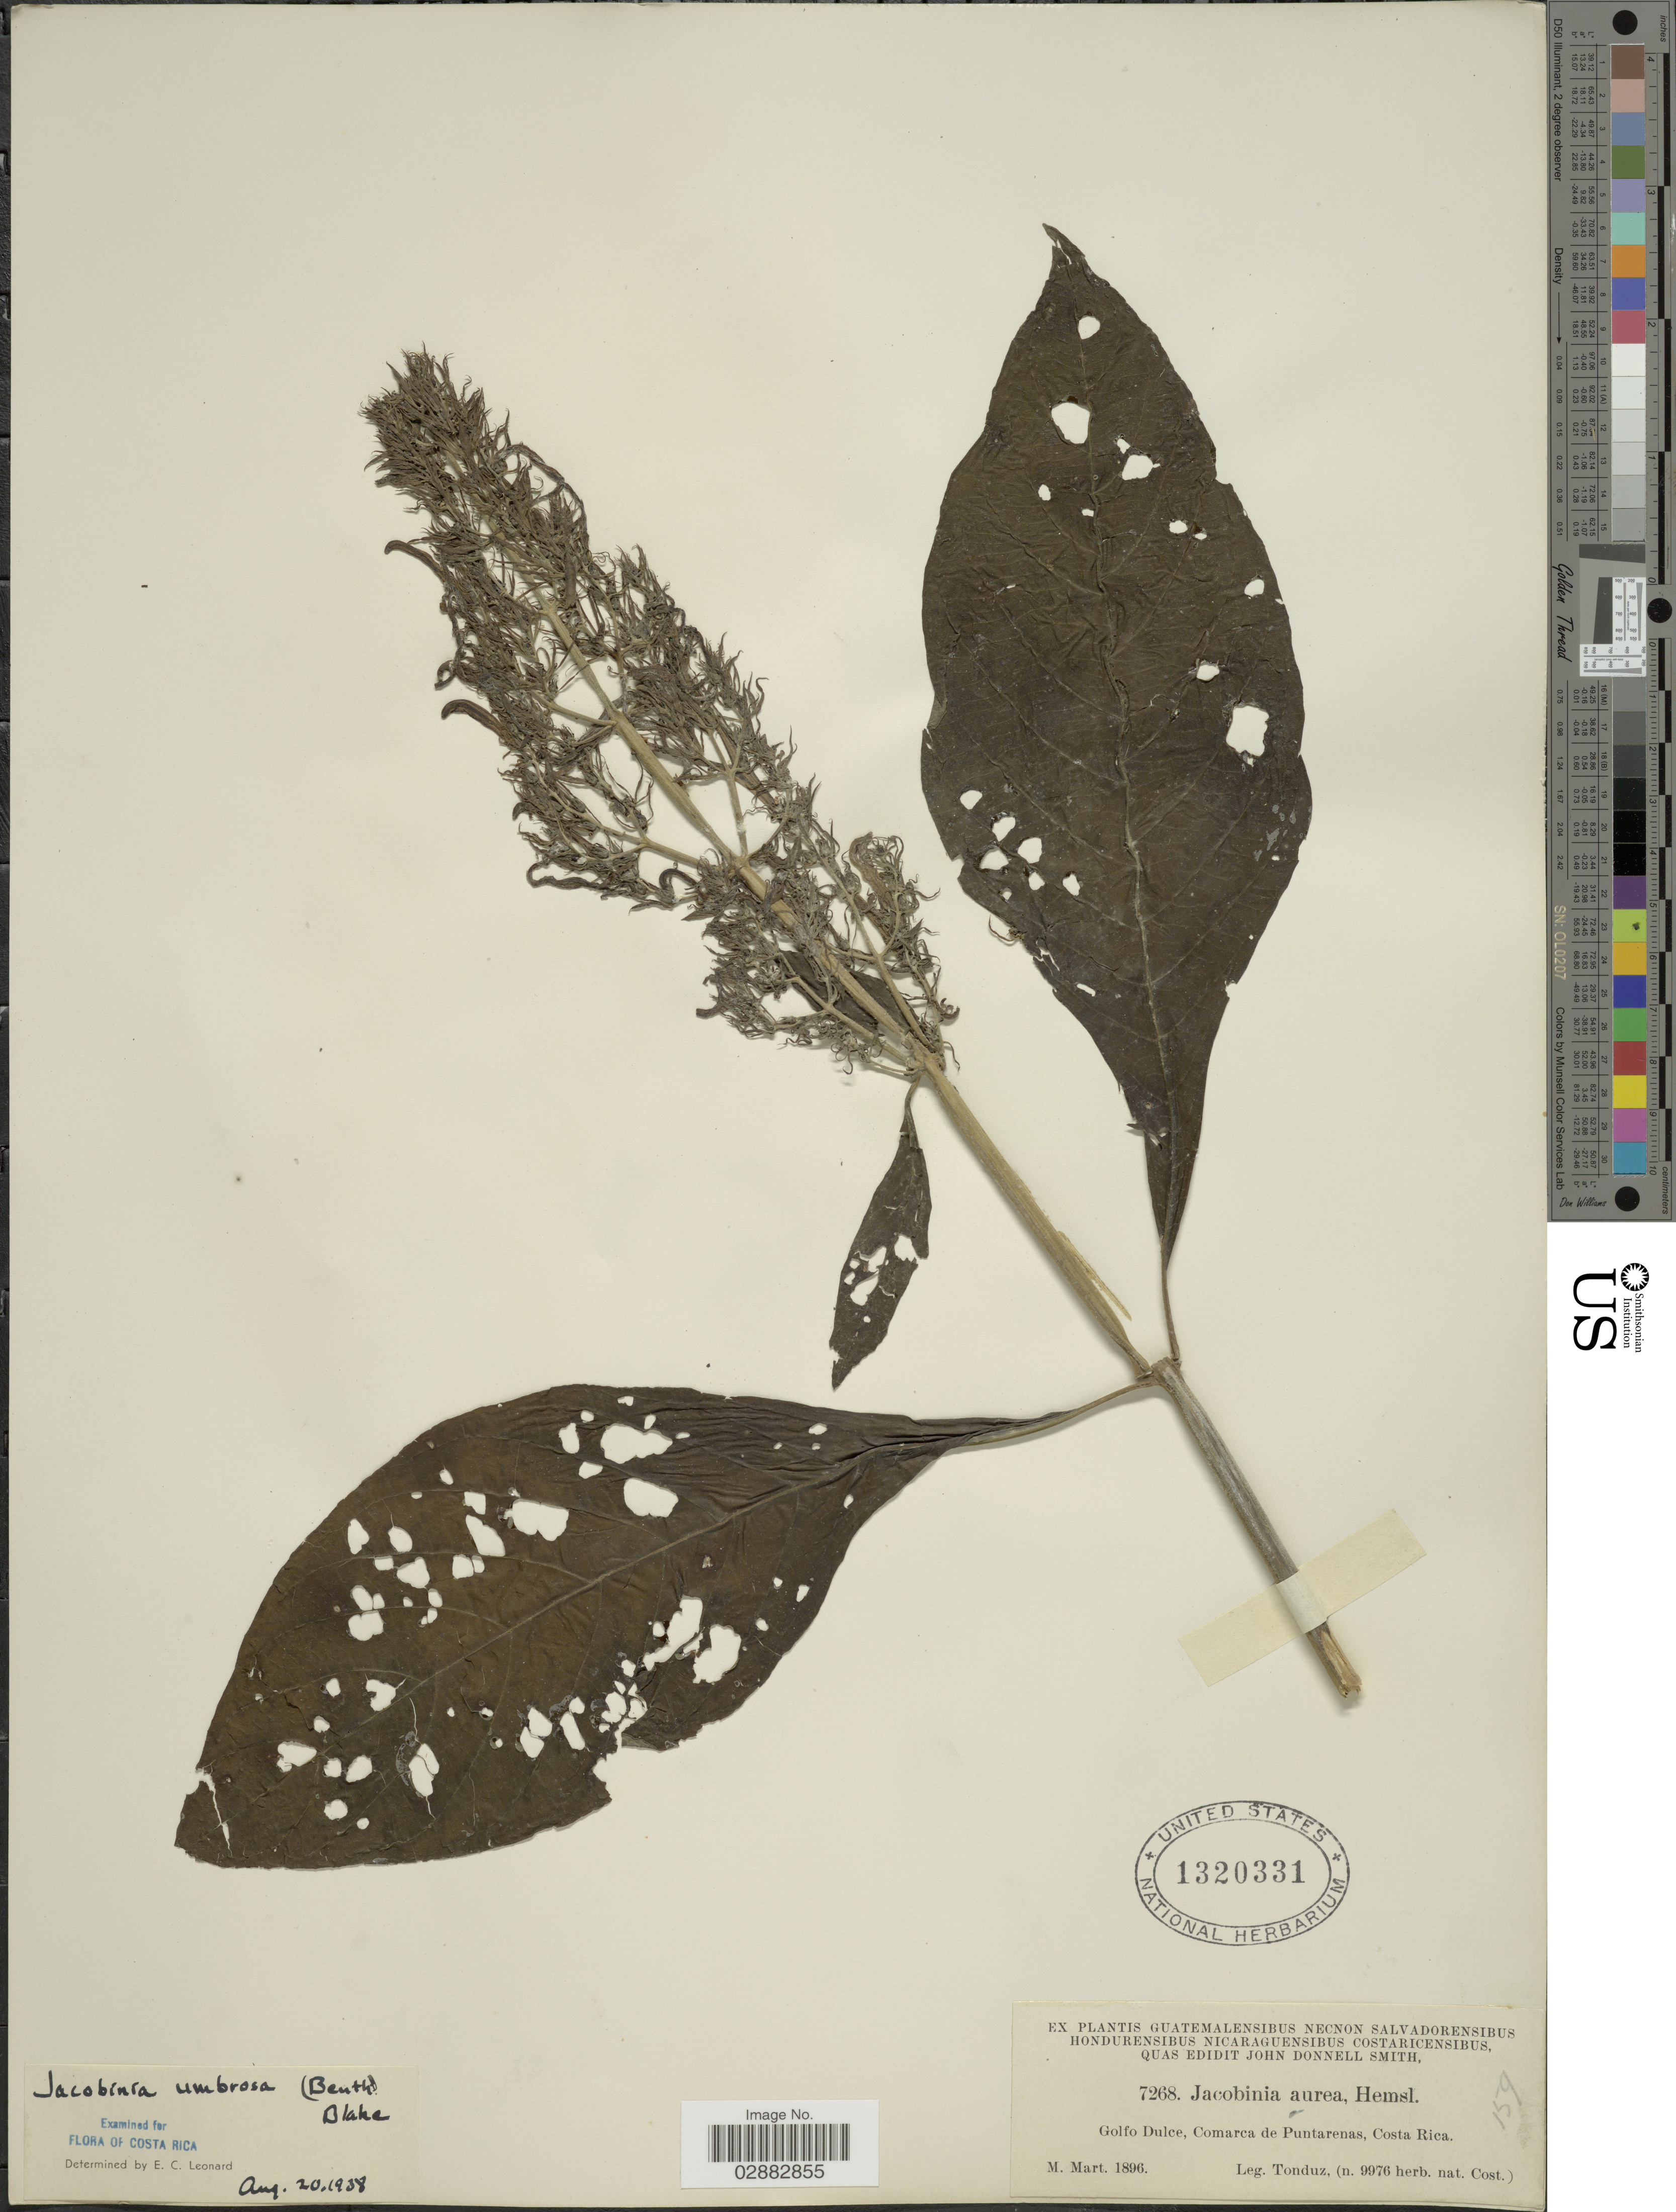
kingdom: Plantae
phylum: Tracheophyta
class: Magnoliopsida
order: Lamiales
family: Acanthaceae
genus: Jacobinia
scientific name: Jacobinia umbrosa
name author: (Benth.) S.F. Blake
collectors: Tonduz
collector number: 7268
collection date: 1896-03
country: Costa Rica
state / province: Puntarenas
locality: Golfo Dulce, Comarca de Puntarenas.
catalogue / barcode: US 1320331